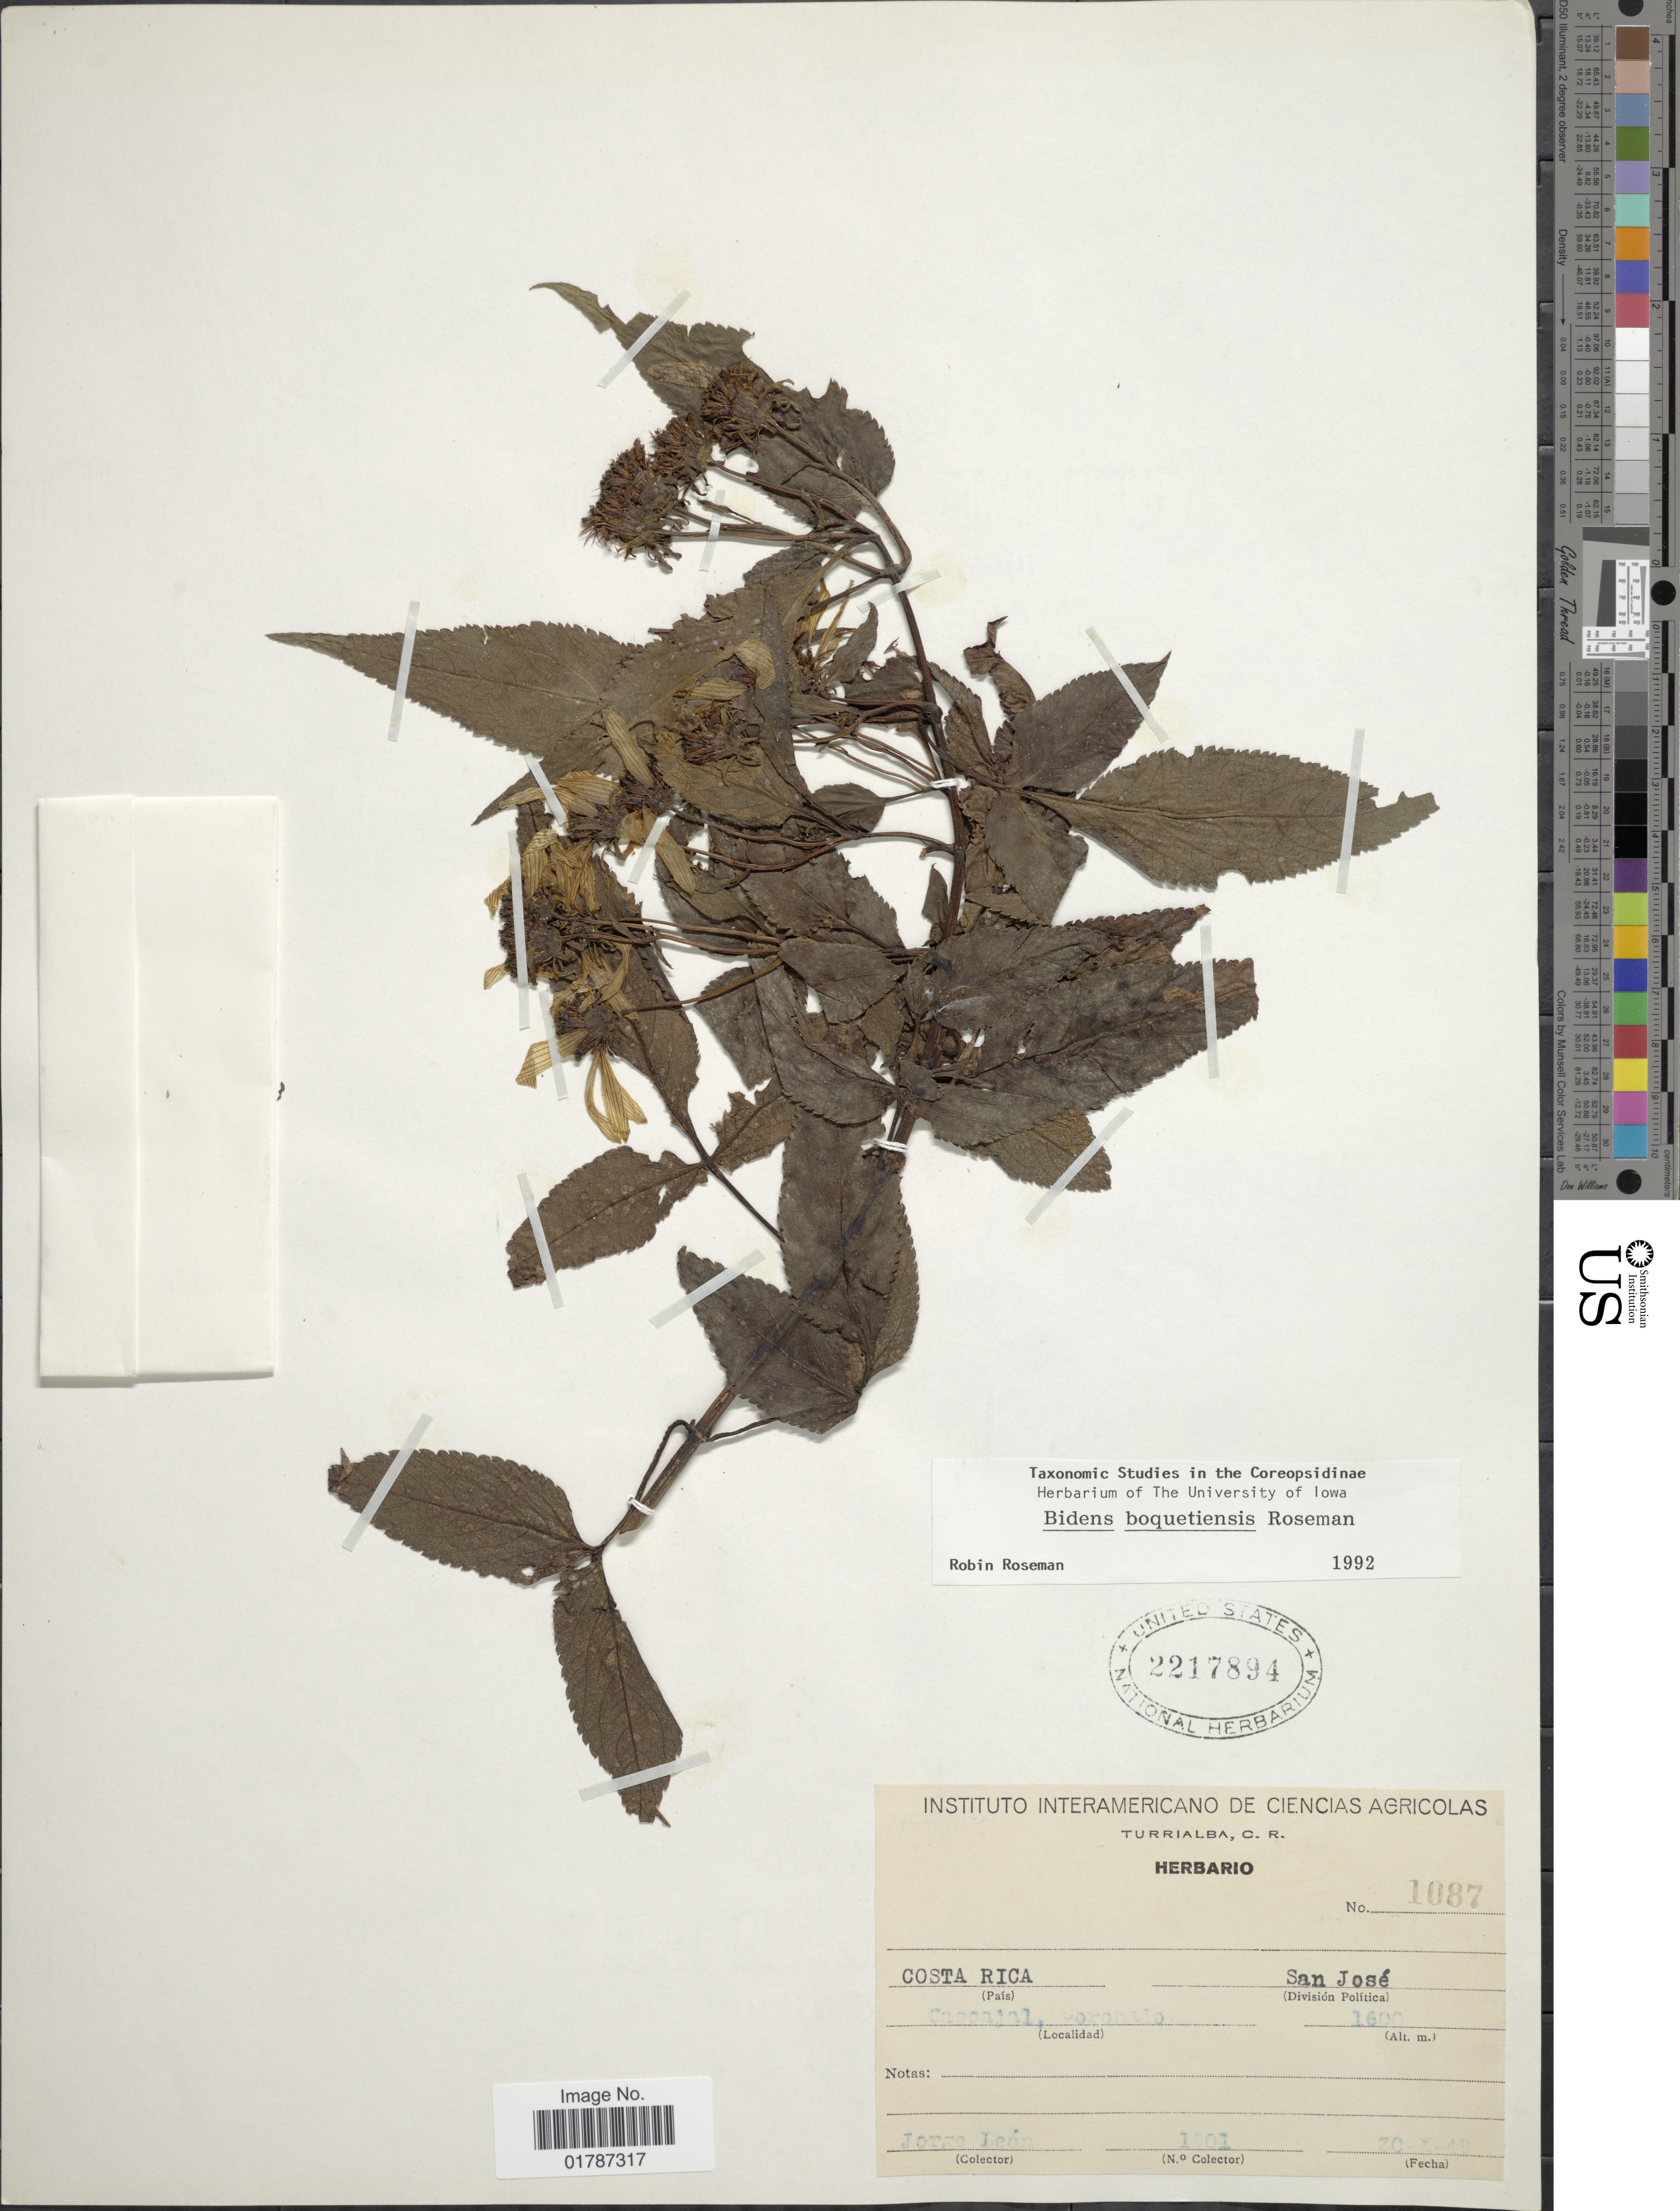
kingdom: Plantae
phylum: Tracheophyta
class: Magnoliopsida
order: Asterales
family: Asteraceae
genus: Bidens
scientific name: Bidens boquetinsis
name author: Roseman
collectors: J. León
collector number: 1301*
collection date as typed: Transcribed d/m/y: 20/10/49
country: Costa Rica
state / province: San José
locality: Cascajal, Coronado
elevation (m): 1600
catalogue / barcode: US 2217894